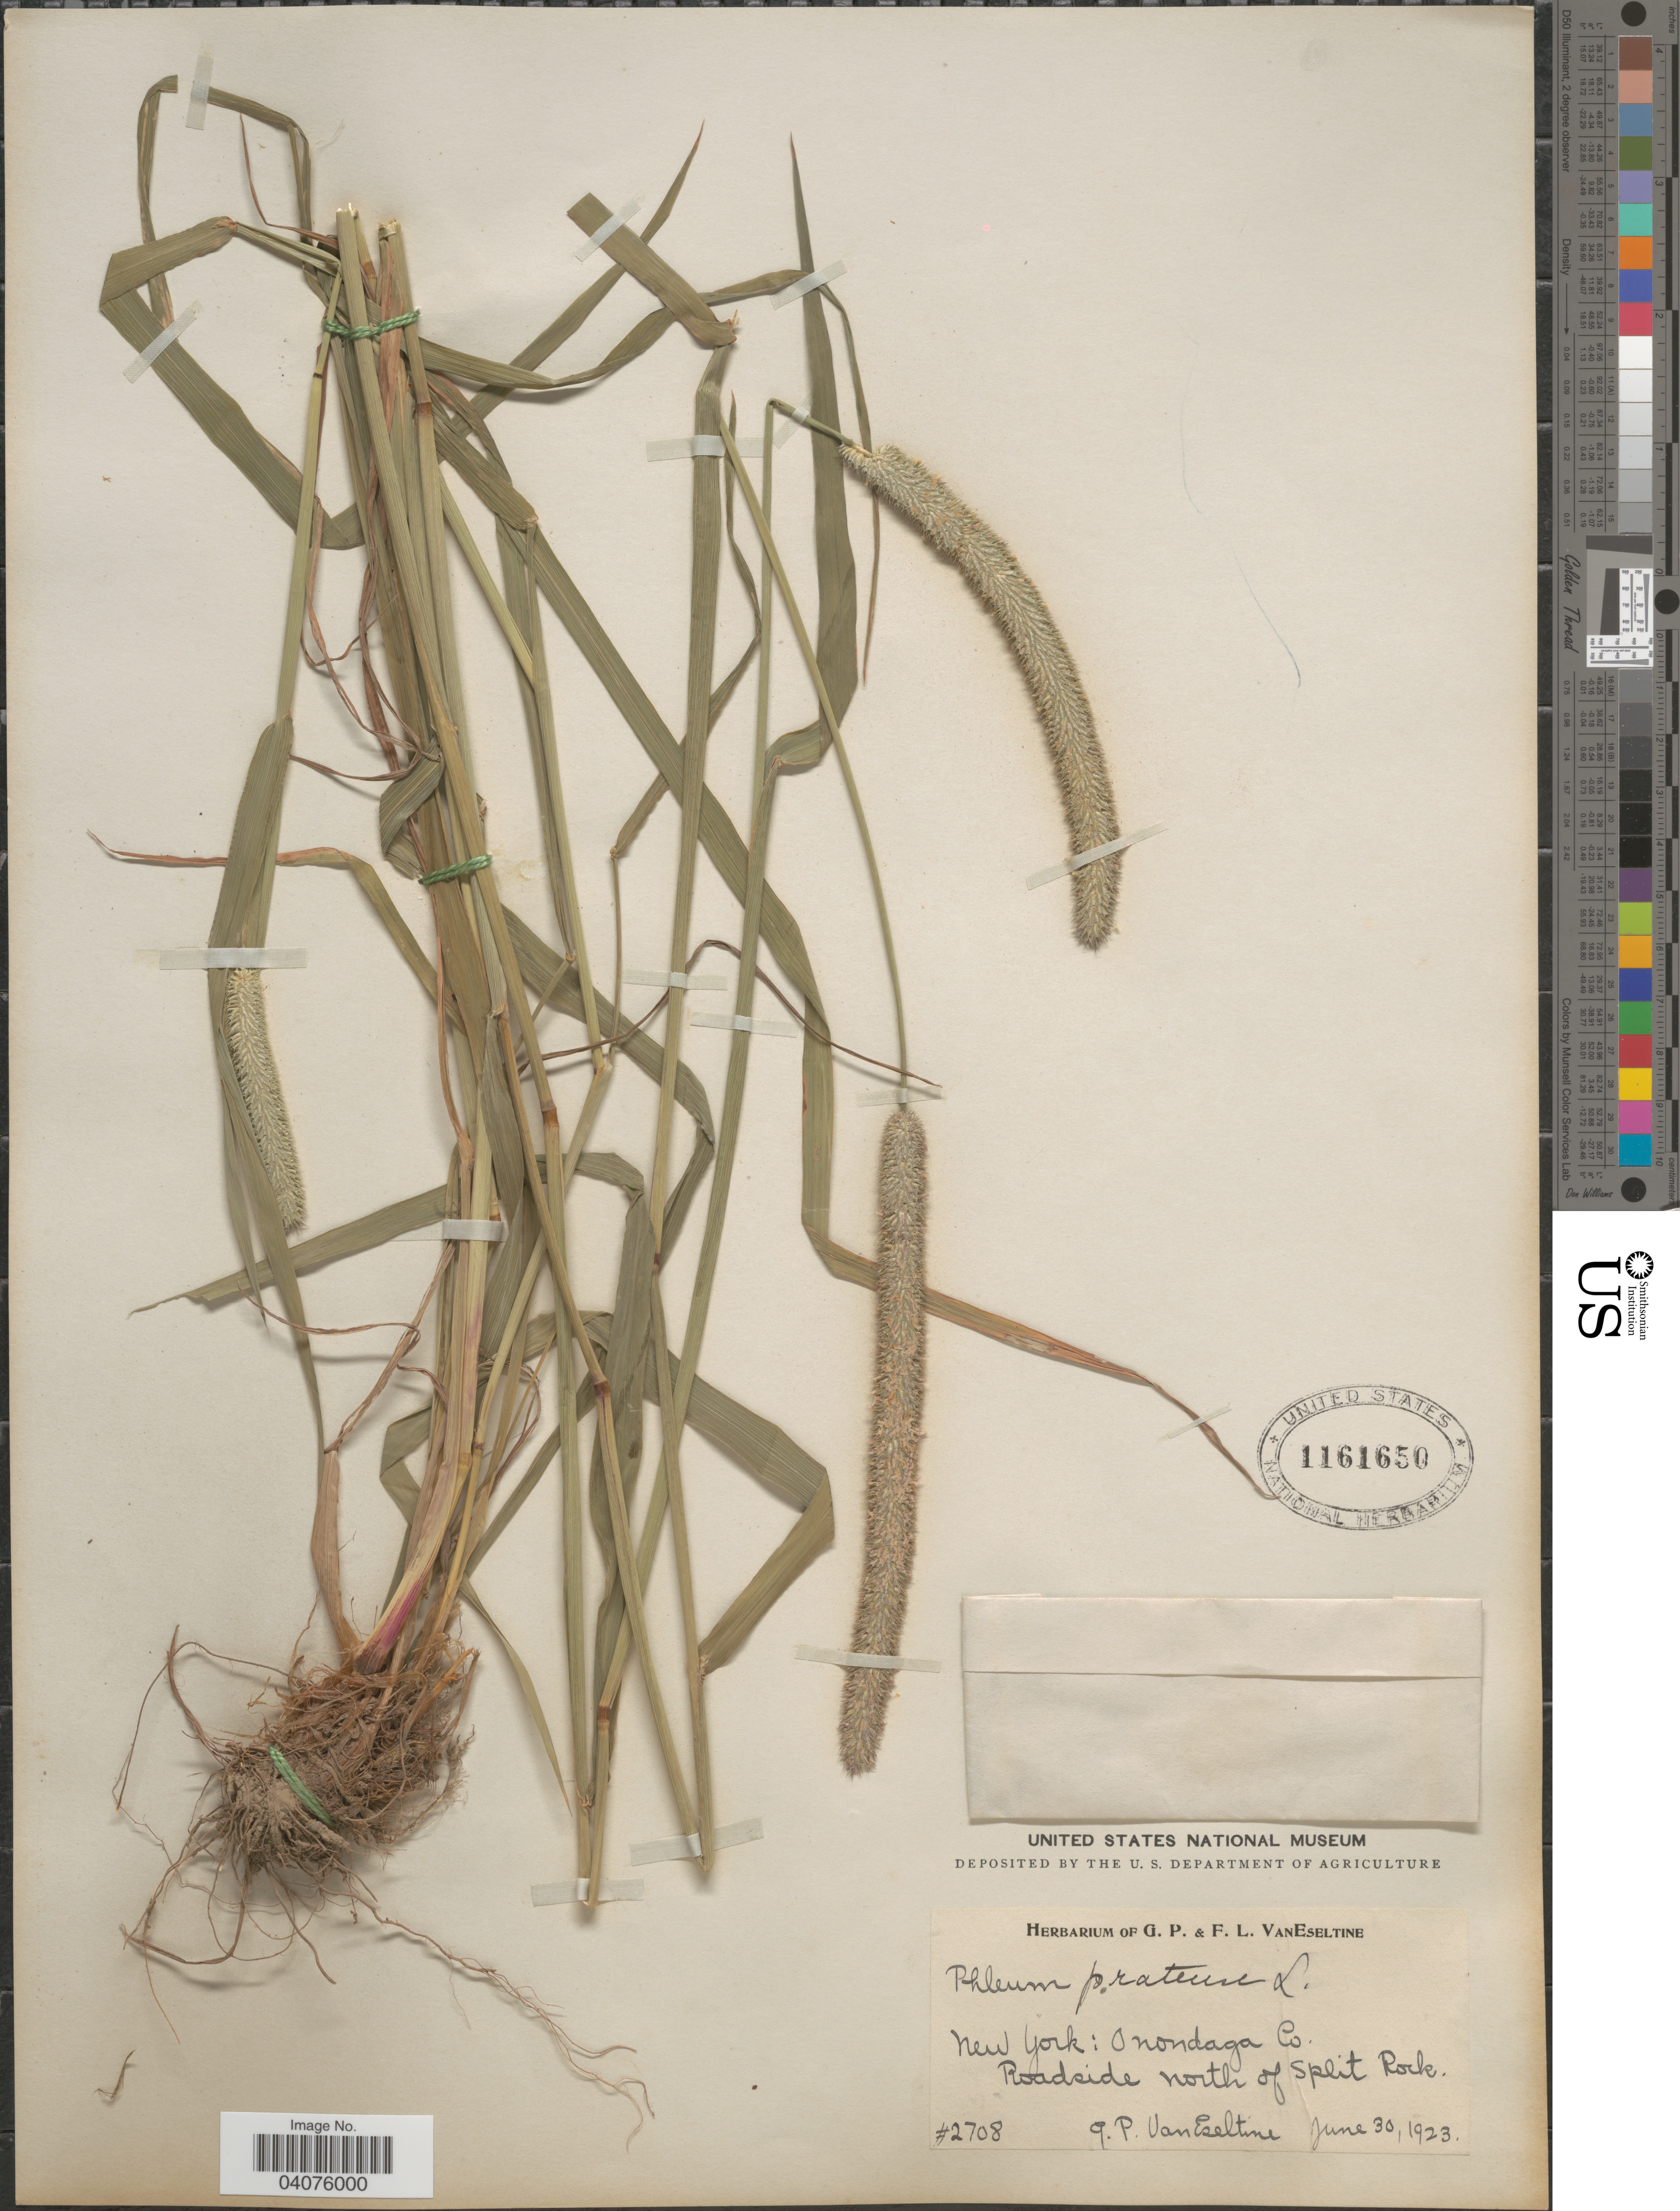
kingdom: Plantae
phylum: Tracheophyta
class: Liliopsida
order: Poales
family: Poaceae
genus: Phleum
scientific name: Phleum pratense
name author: L.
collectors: G. P. Van Eseltine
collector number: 2708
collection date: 1923-06-30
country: United States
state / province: New York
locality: Onondaga Co. Roadside north of Split Rock.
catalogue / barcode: US 1161650